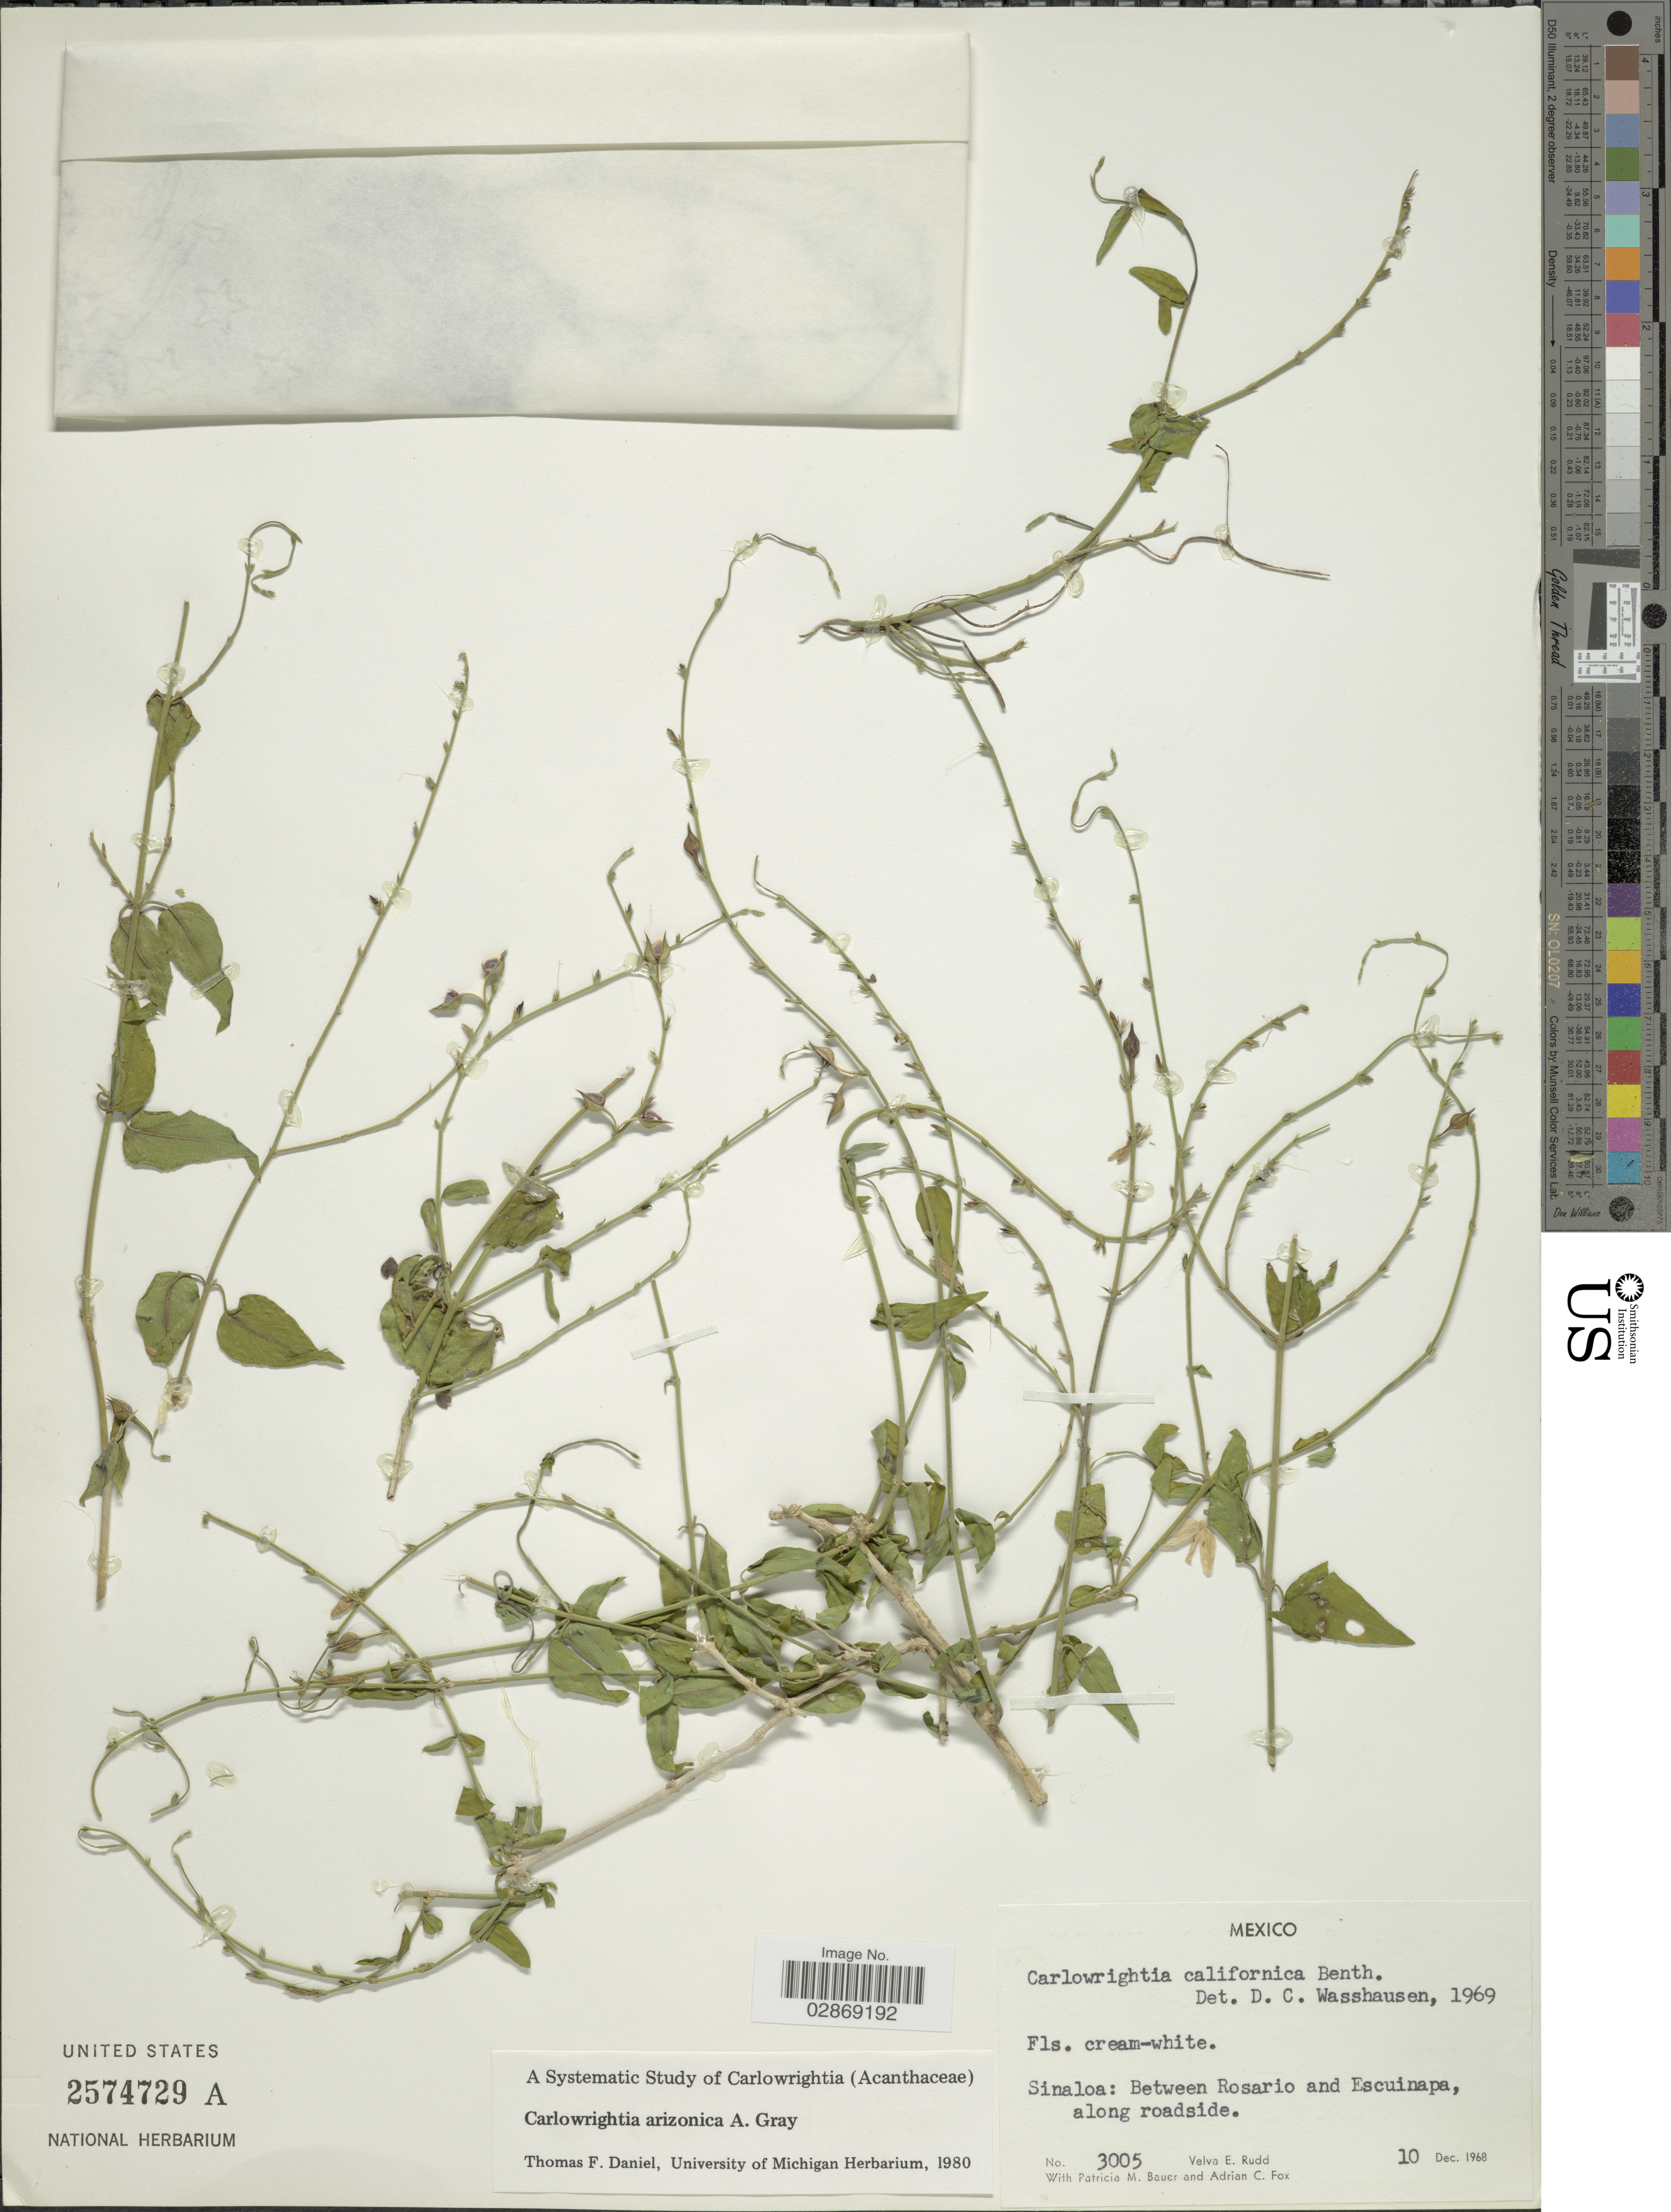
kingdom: Plantae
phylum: Tracheophyta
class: Magnoliopsida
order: Lamiales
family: Acanthaceae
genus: Carlowrightia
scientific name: Carlowrightia arizonica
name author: A. Gray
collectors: V. E. Rudd, P. Bauer & A. Fox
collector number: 3005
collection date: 1968-12-10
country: Mexico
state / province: Sinaloa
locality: Sinaloa: Between Rosario and Escuinapa, along roadside.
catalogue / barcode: US 2574729A